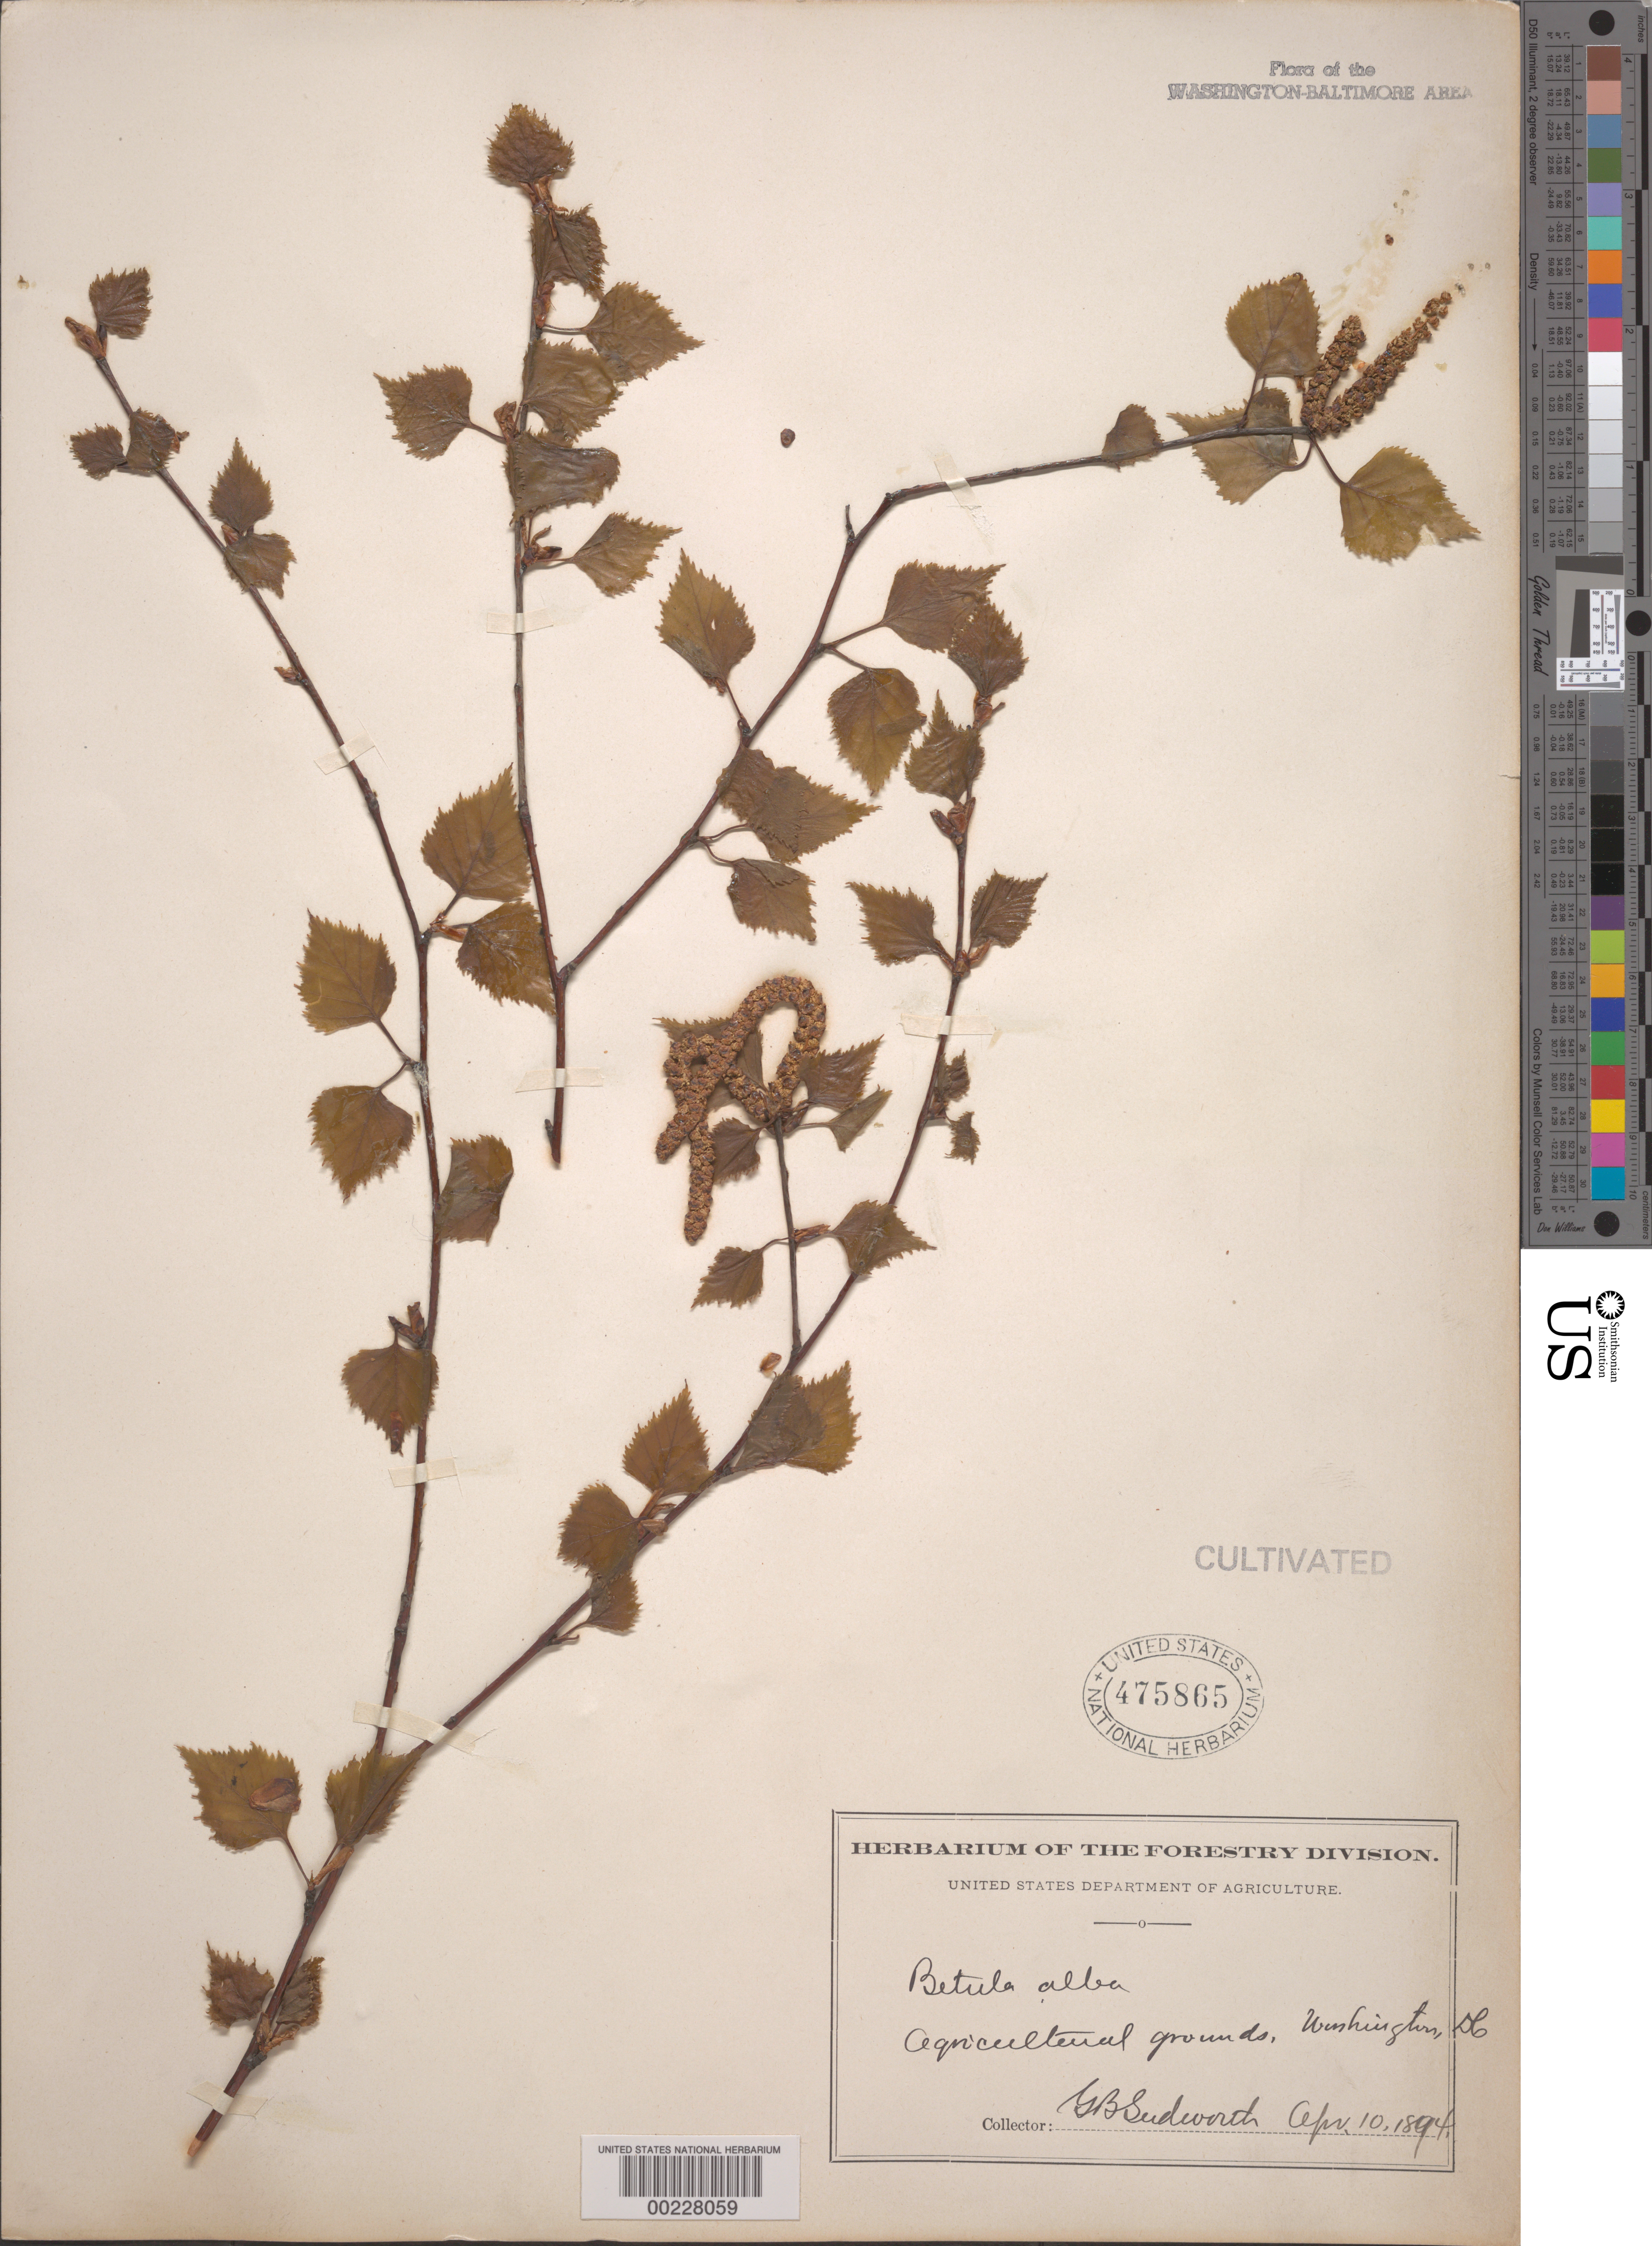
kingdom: Plantae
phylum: Tracheophyta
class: Magnoliopsida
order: Fagales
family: Betulaceae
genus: Betula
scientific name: Betula alba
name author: L.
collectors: G. B. Sudworth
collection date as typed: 10 Apr 1894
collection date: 1894-04-10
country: United States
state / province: District of Columbia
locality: Agricultural grounds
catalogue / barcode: US 475865